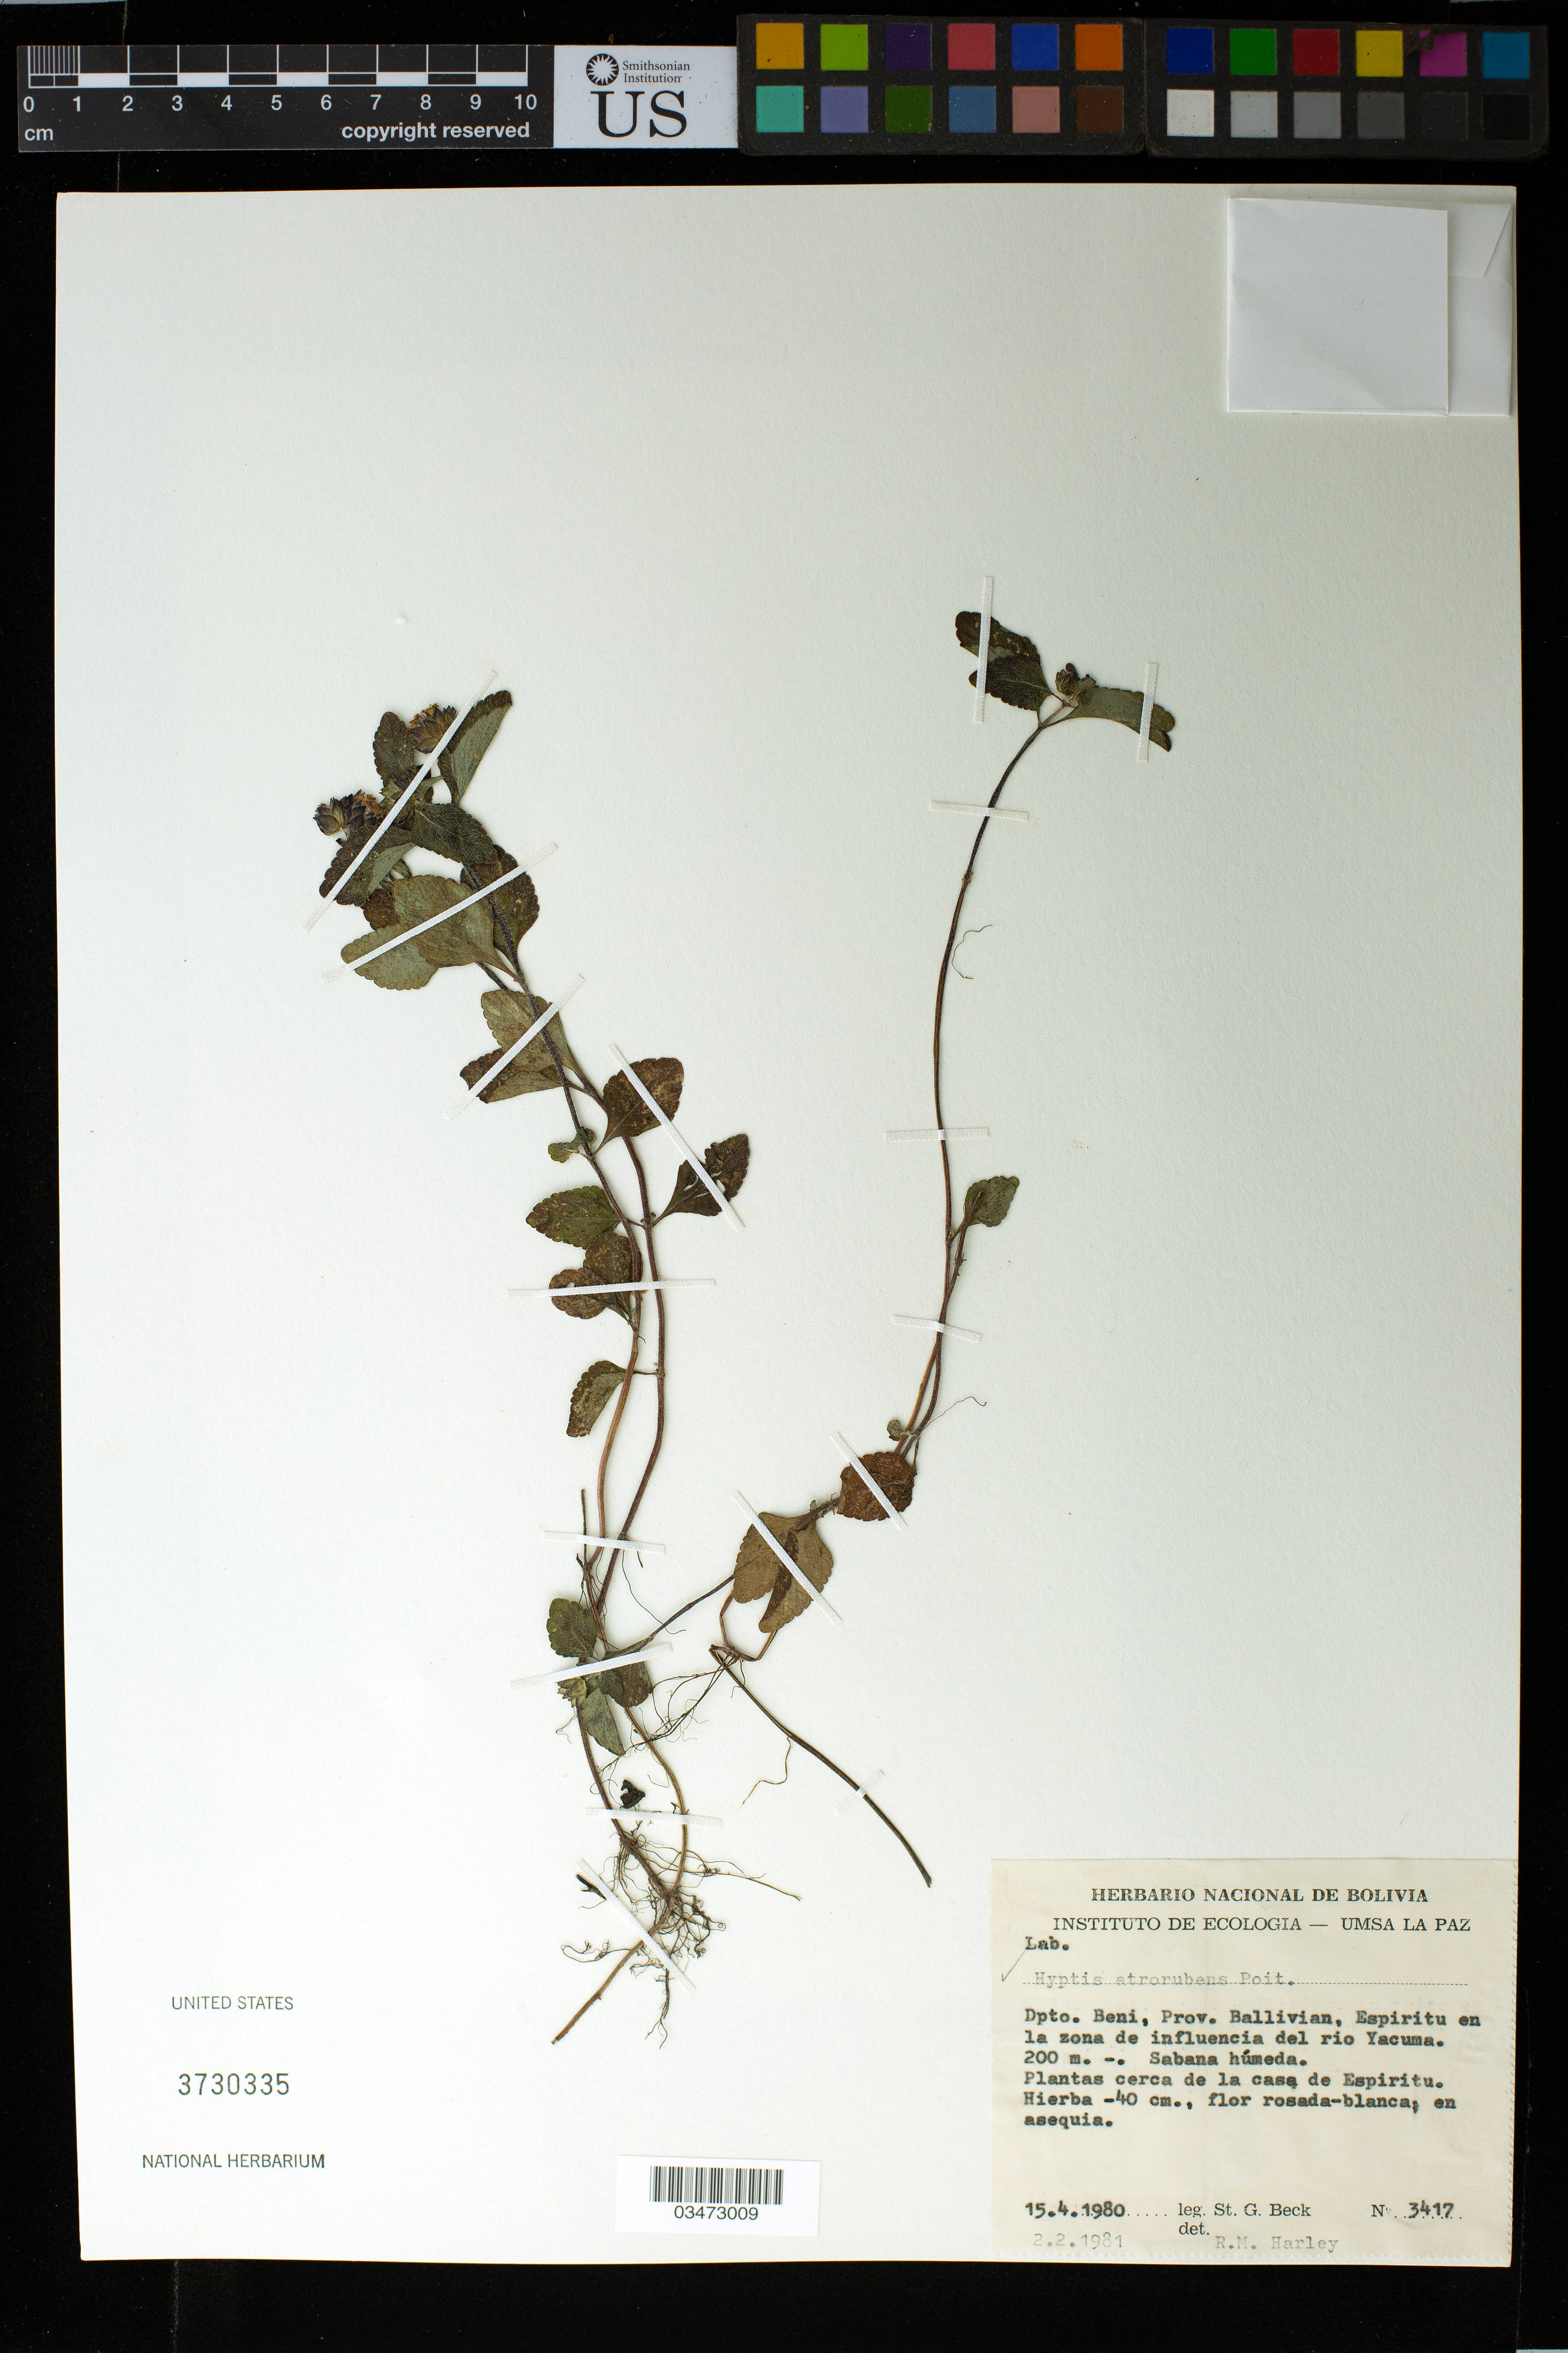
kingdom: Plantae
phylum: Tracheophyta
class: Magnoliopsida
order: Lamiales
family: Lamiaceae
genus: Hyptis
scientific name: Hyptis atrorubens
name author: Poit.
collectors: S. G. Beck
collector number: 3417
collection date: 1980-04-15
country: Bolivia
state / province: Beni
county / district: General José Ballivián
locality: Espiritu en la zona de influencia del rio Yacuma.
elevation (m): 200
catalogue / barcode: US 3730335